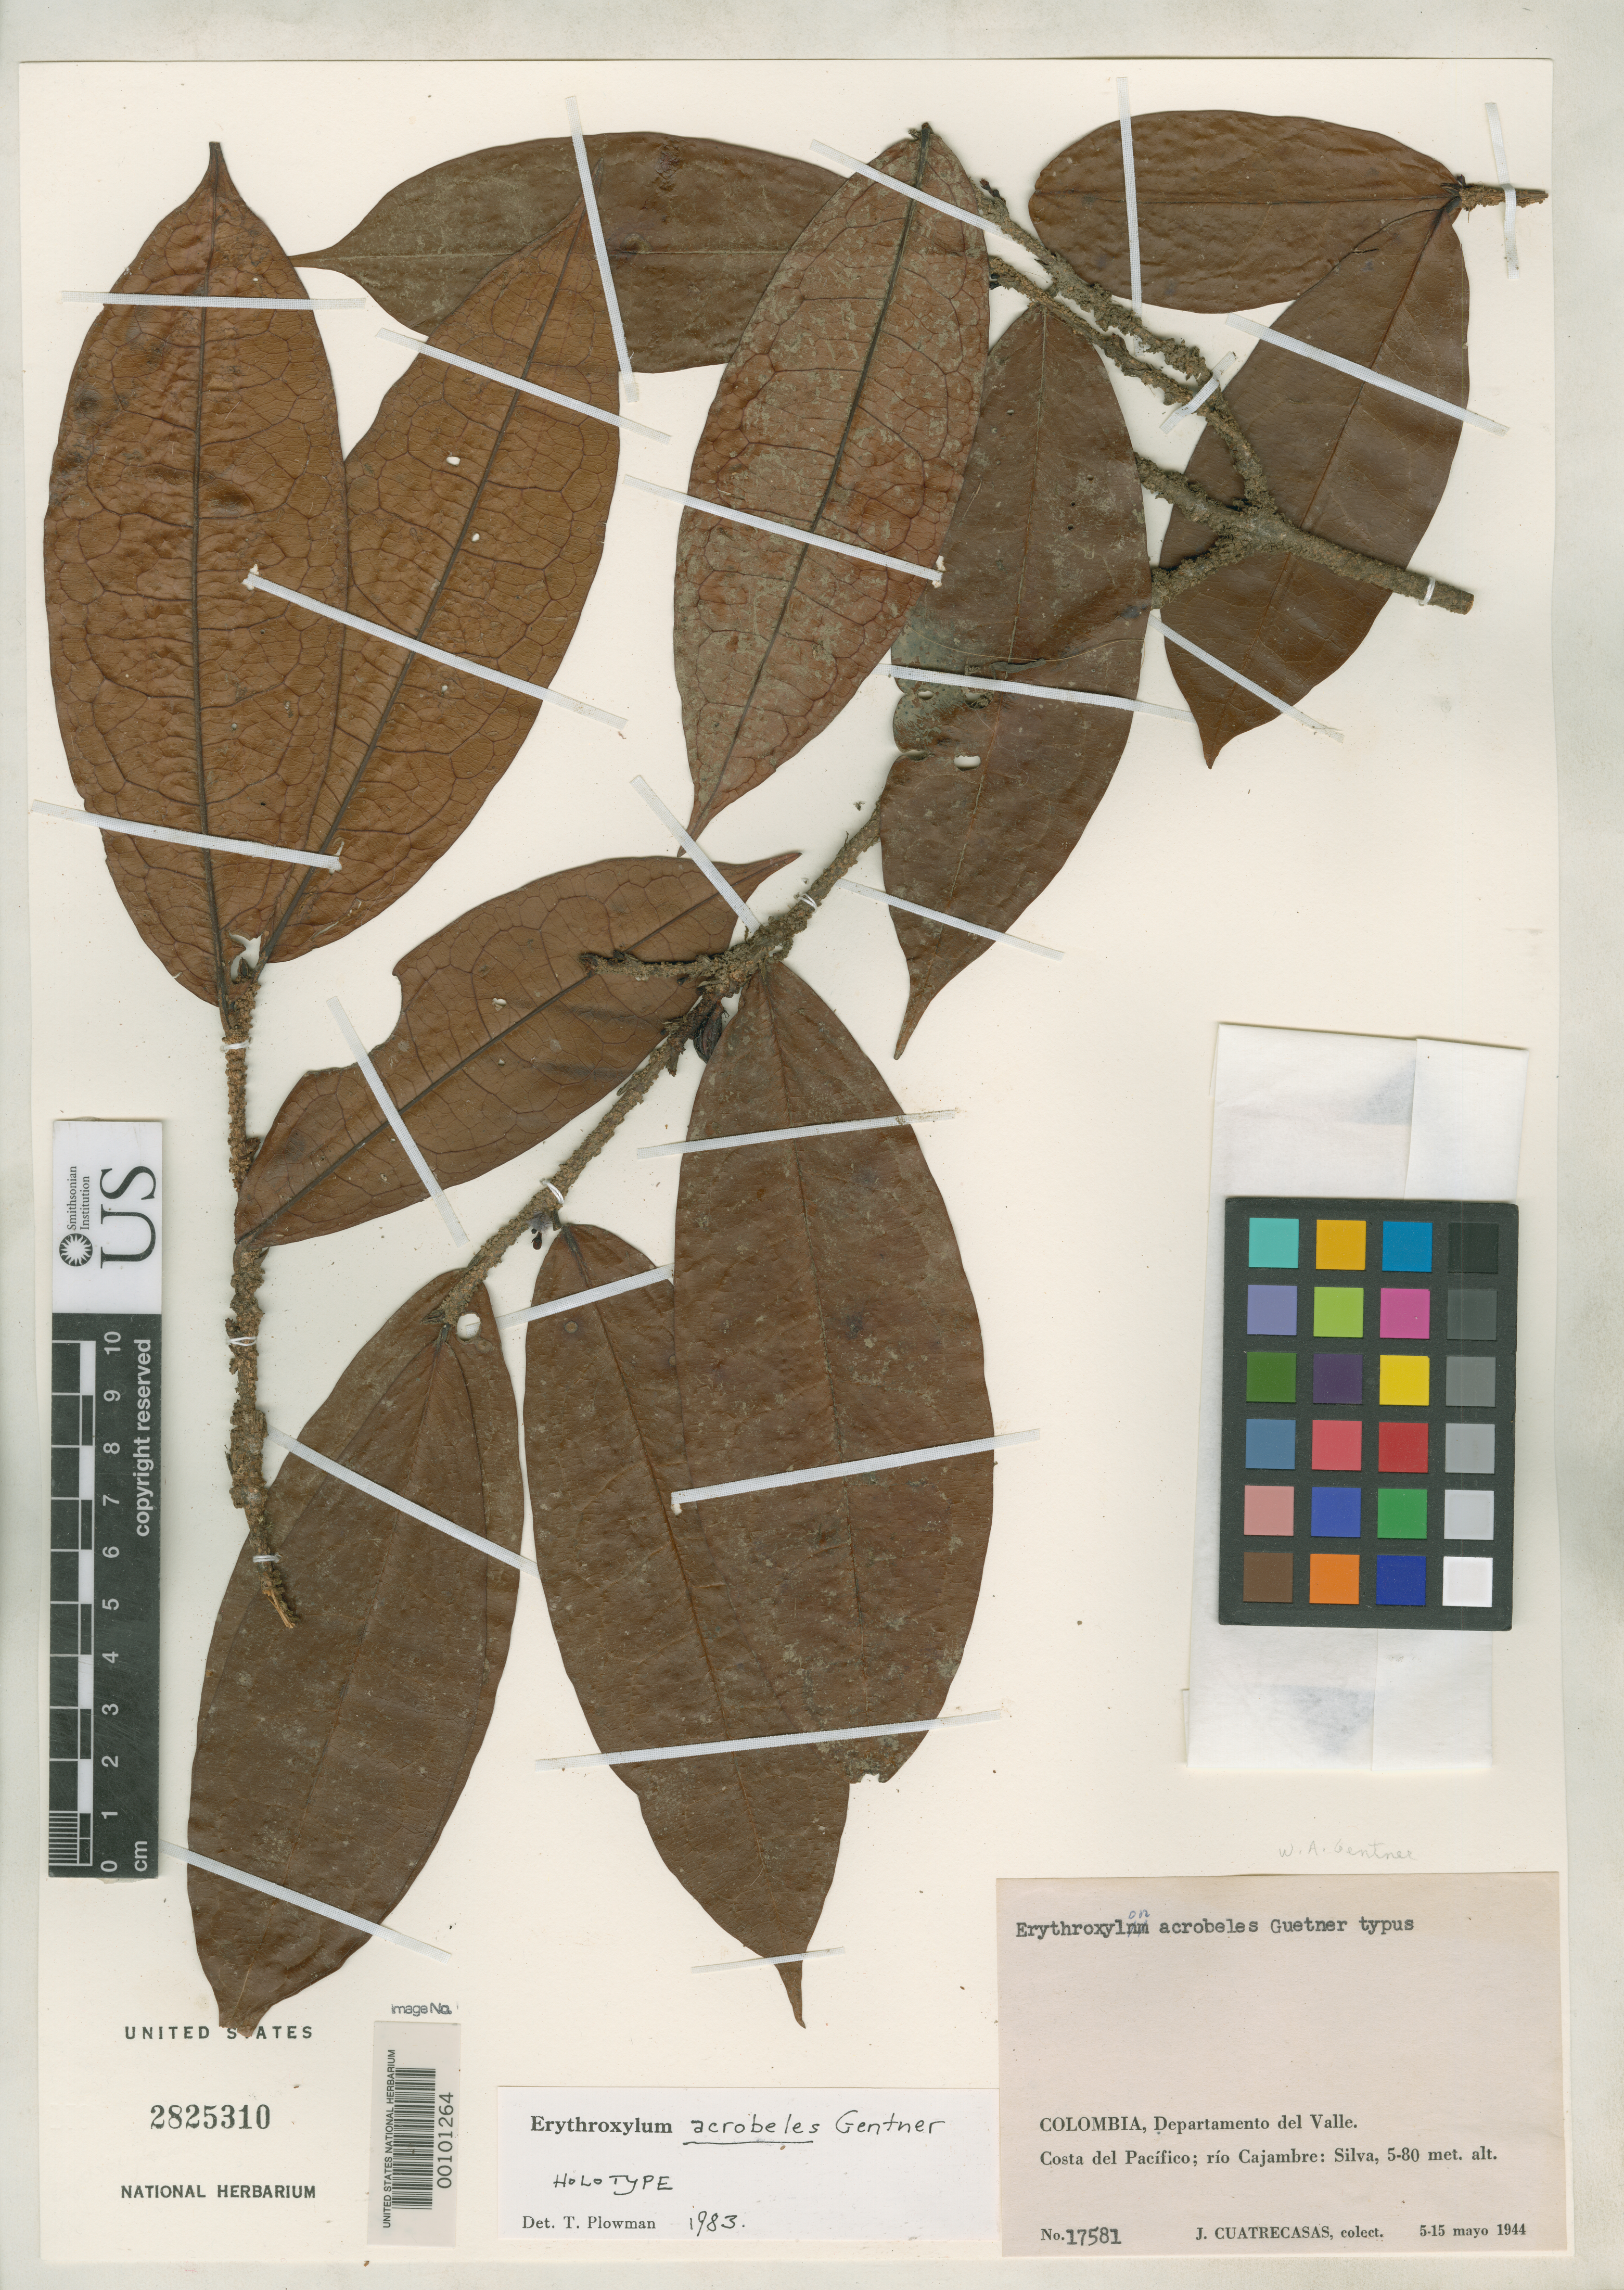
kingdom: Plantae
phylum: Tracheophyta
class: Magnoliopsida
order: Malpighiales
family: Erythroxylaceae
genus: Erythroxylum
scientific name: Erythroxylum acrobeles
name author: Gentner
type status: Holotype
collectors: J. Cuatrecasas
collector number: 17581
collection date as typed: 05 May 1944 to 15 May 1944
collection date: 1944-05-05/1944-05-15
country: Colombia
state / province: Valle del Cauca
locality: Pacific Coast, Rio Cajambre, silva.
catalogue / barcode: US 2825310